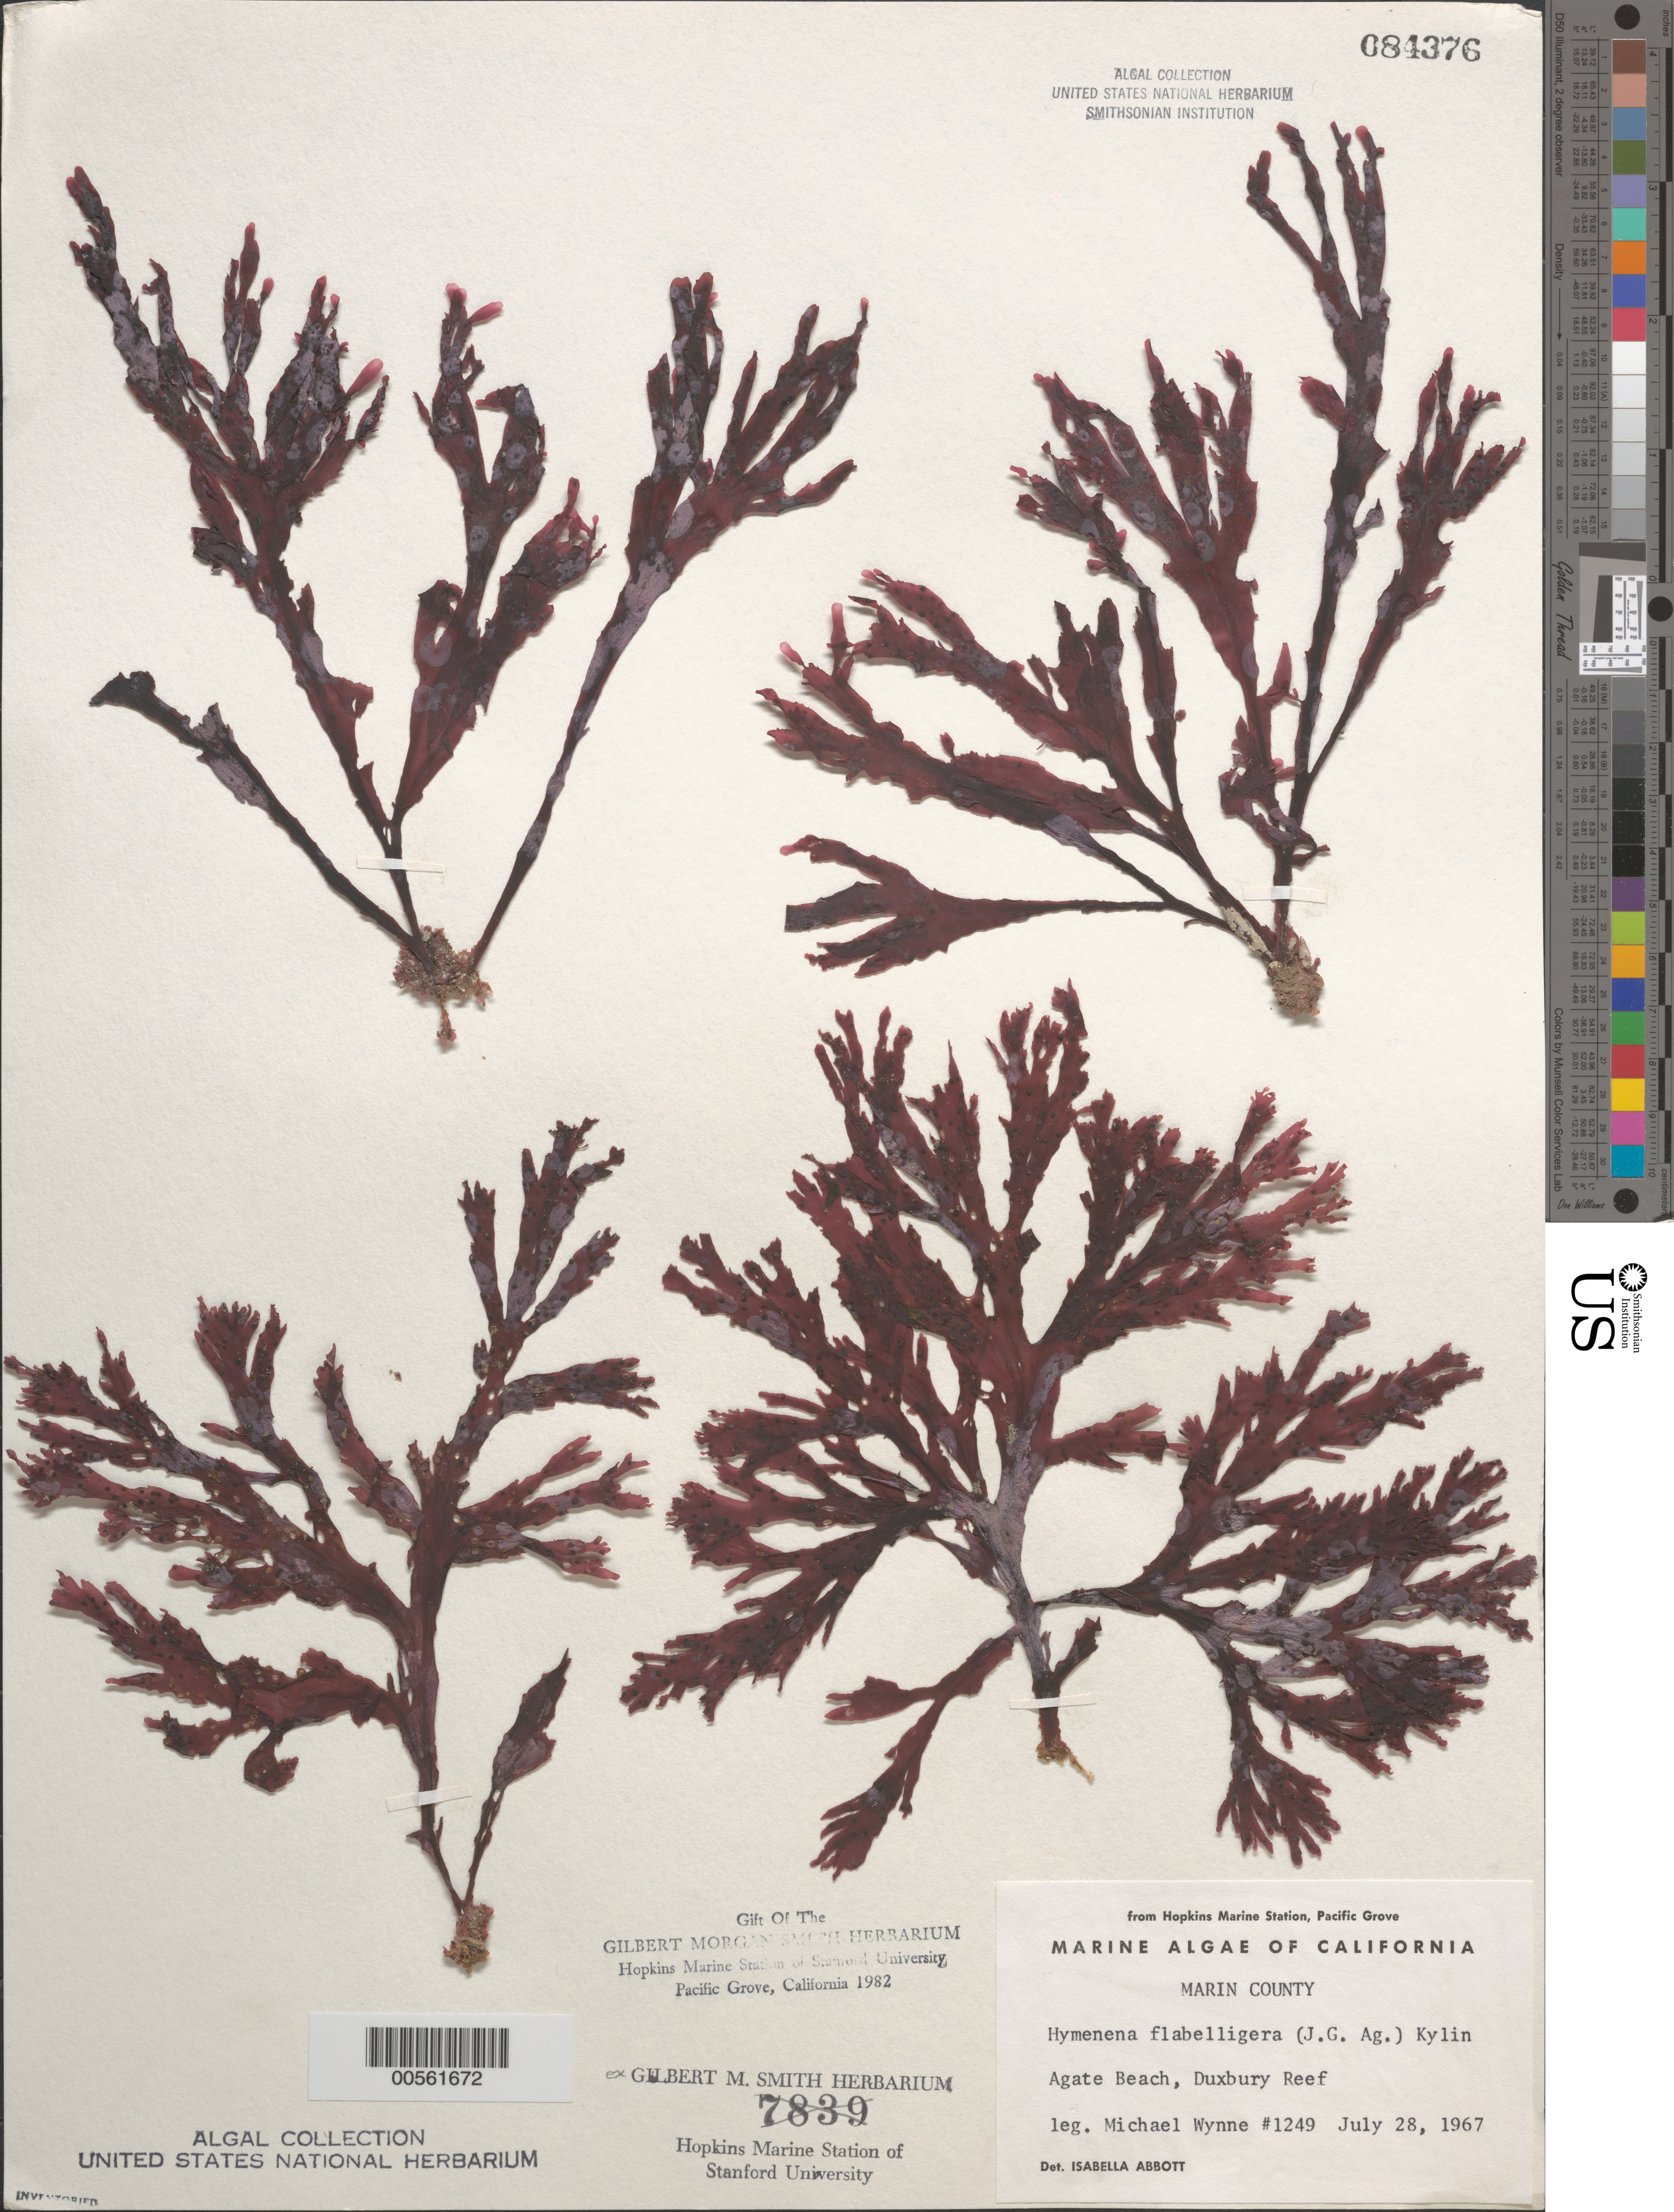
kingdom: Plantae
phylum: Rhodophyta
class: Florideophyceae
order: Ceramiales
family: Delesseriaceae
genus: Hymenena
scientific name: Hymenena flabelligera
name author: (J. Agardh) Kylin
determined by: Abbott, Isabella A.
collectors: M.J. Wynne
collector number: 1249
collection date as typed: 28 Jul 1967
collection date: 1967-07-28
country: United States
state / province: California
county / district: Marin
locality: Agate Beach, Duxbury Reef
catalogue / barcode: US 84376